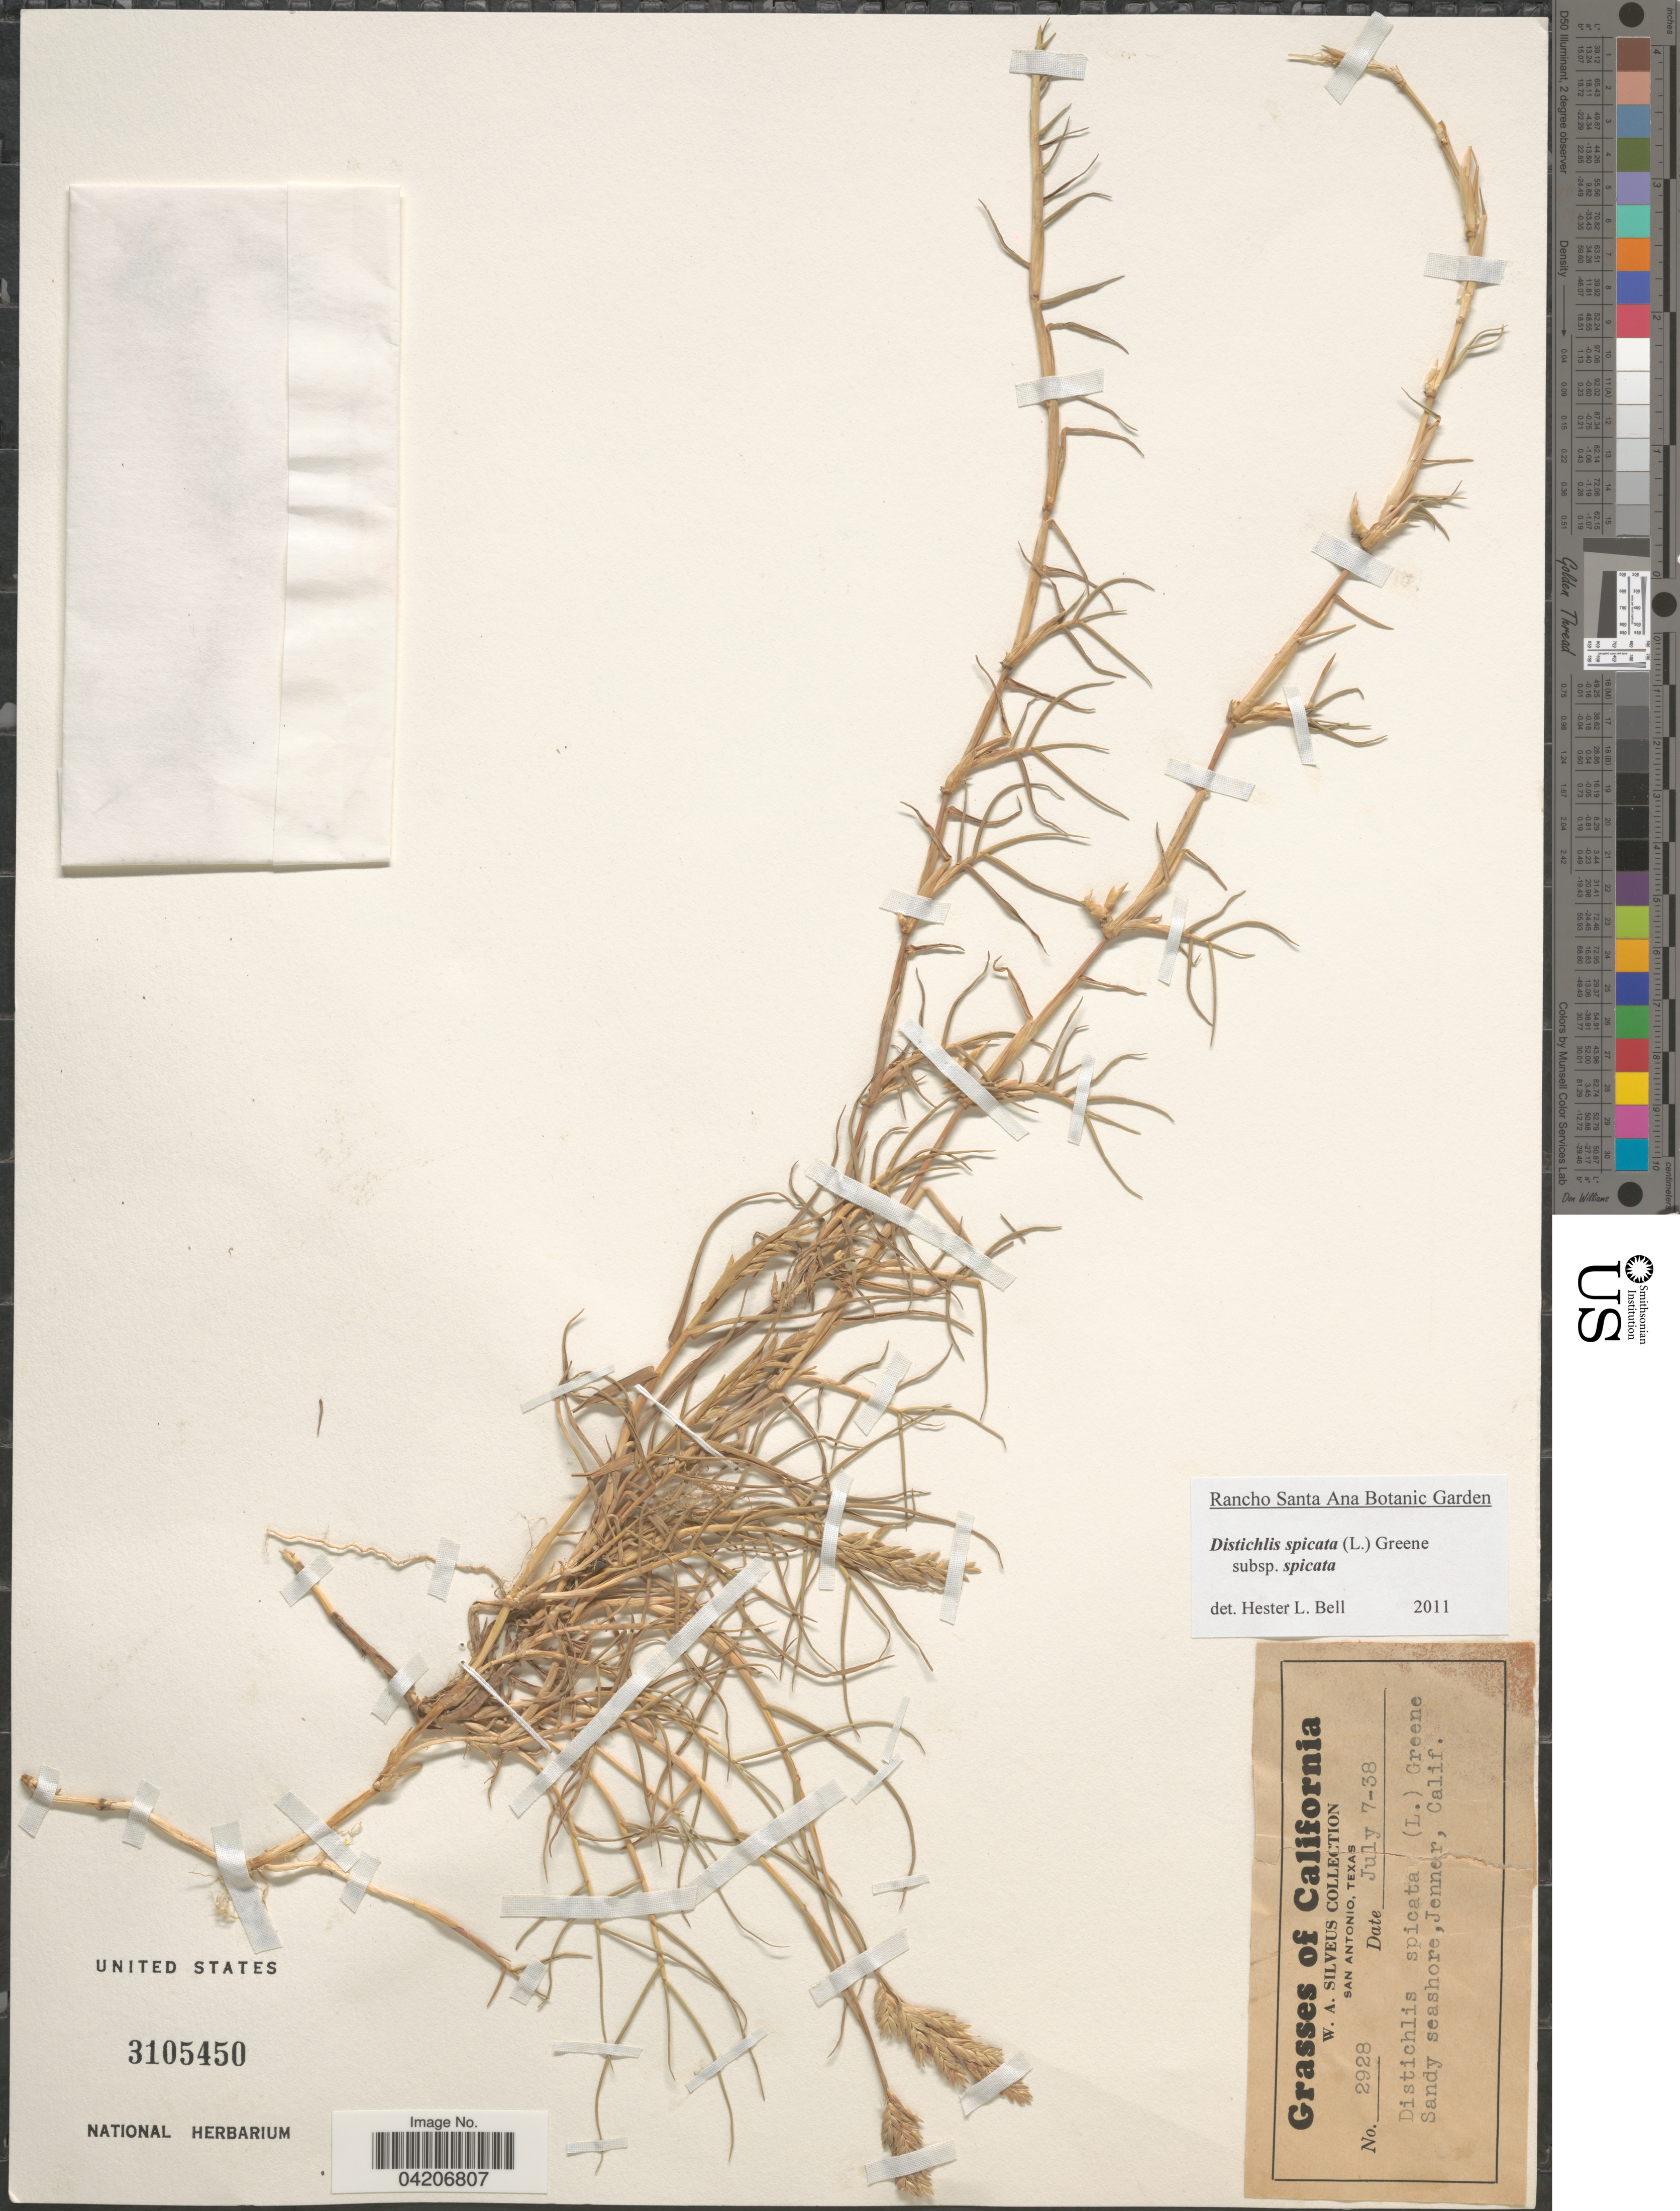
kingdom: Plantae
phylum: Tracheophyta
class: Liliopsida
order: Poales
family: Poaceae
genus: Distichlis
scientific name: Distichlis spicata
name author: (L.) Greene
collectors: W. Silveus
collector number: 2928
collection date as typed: Transcribed d/m/y: 7/7/38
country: United States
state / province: California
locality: Sandy seashore, Jenner.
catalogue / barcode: US 3105450